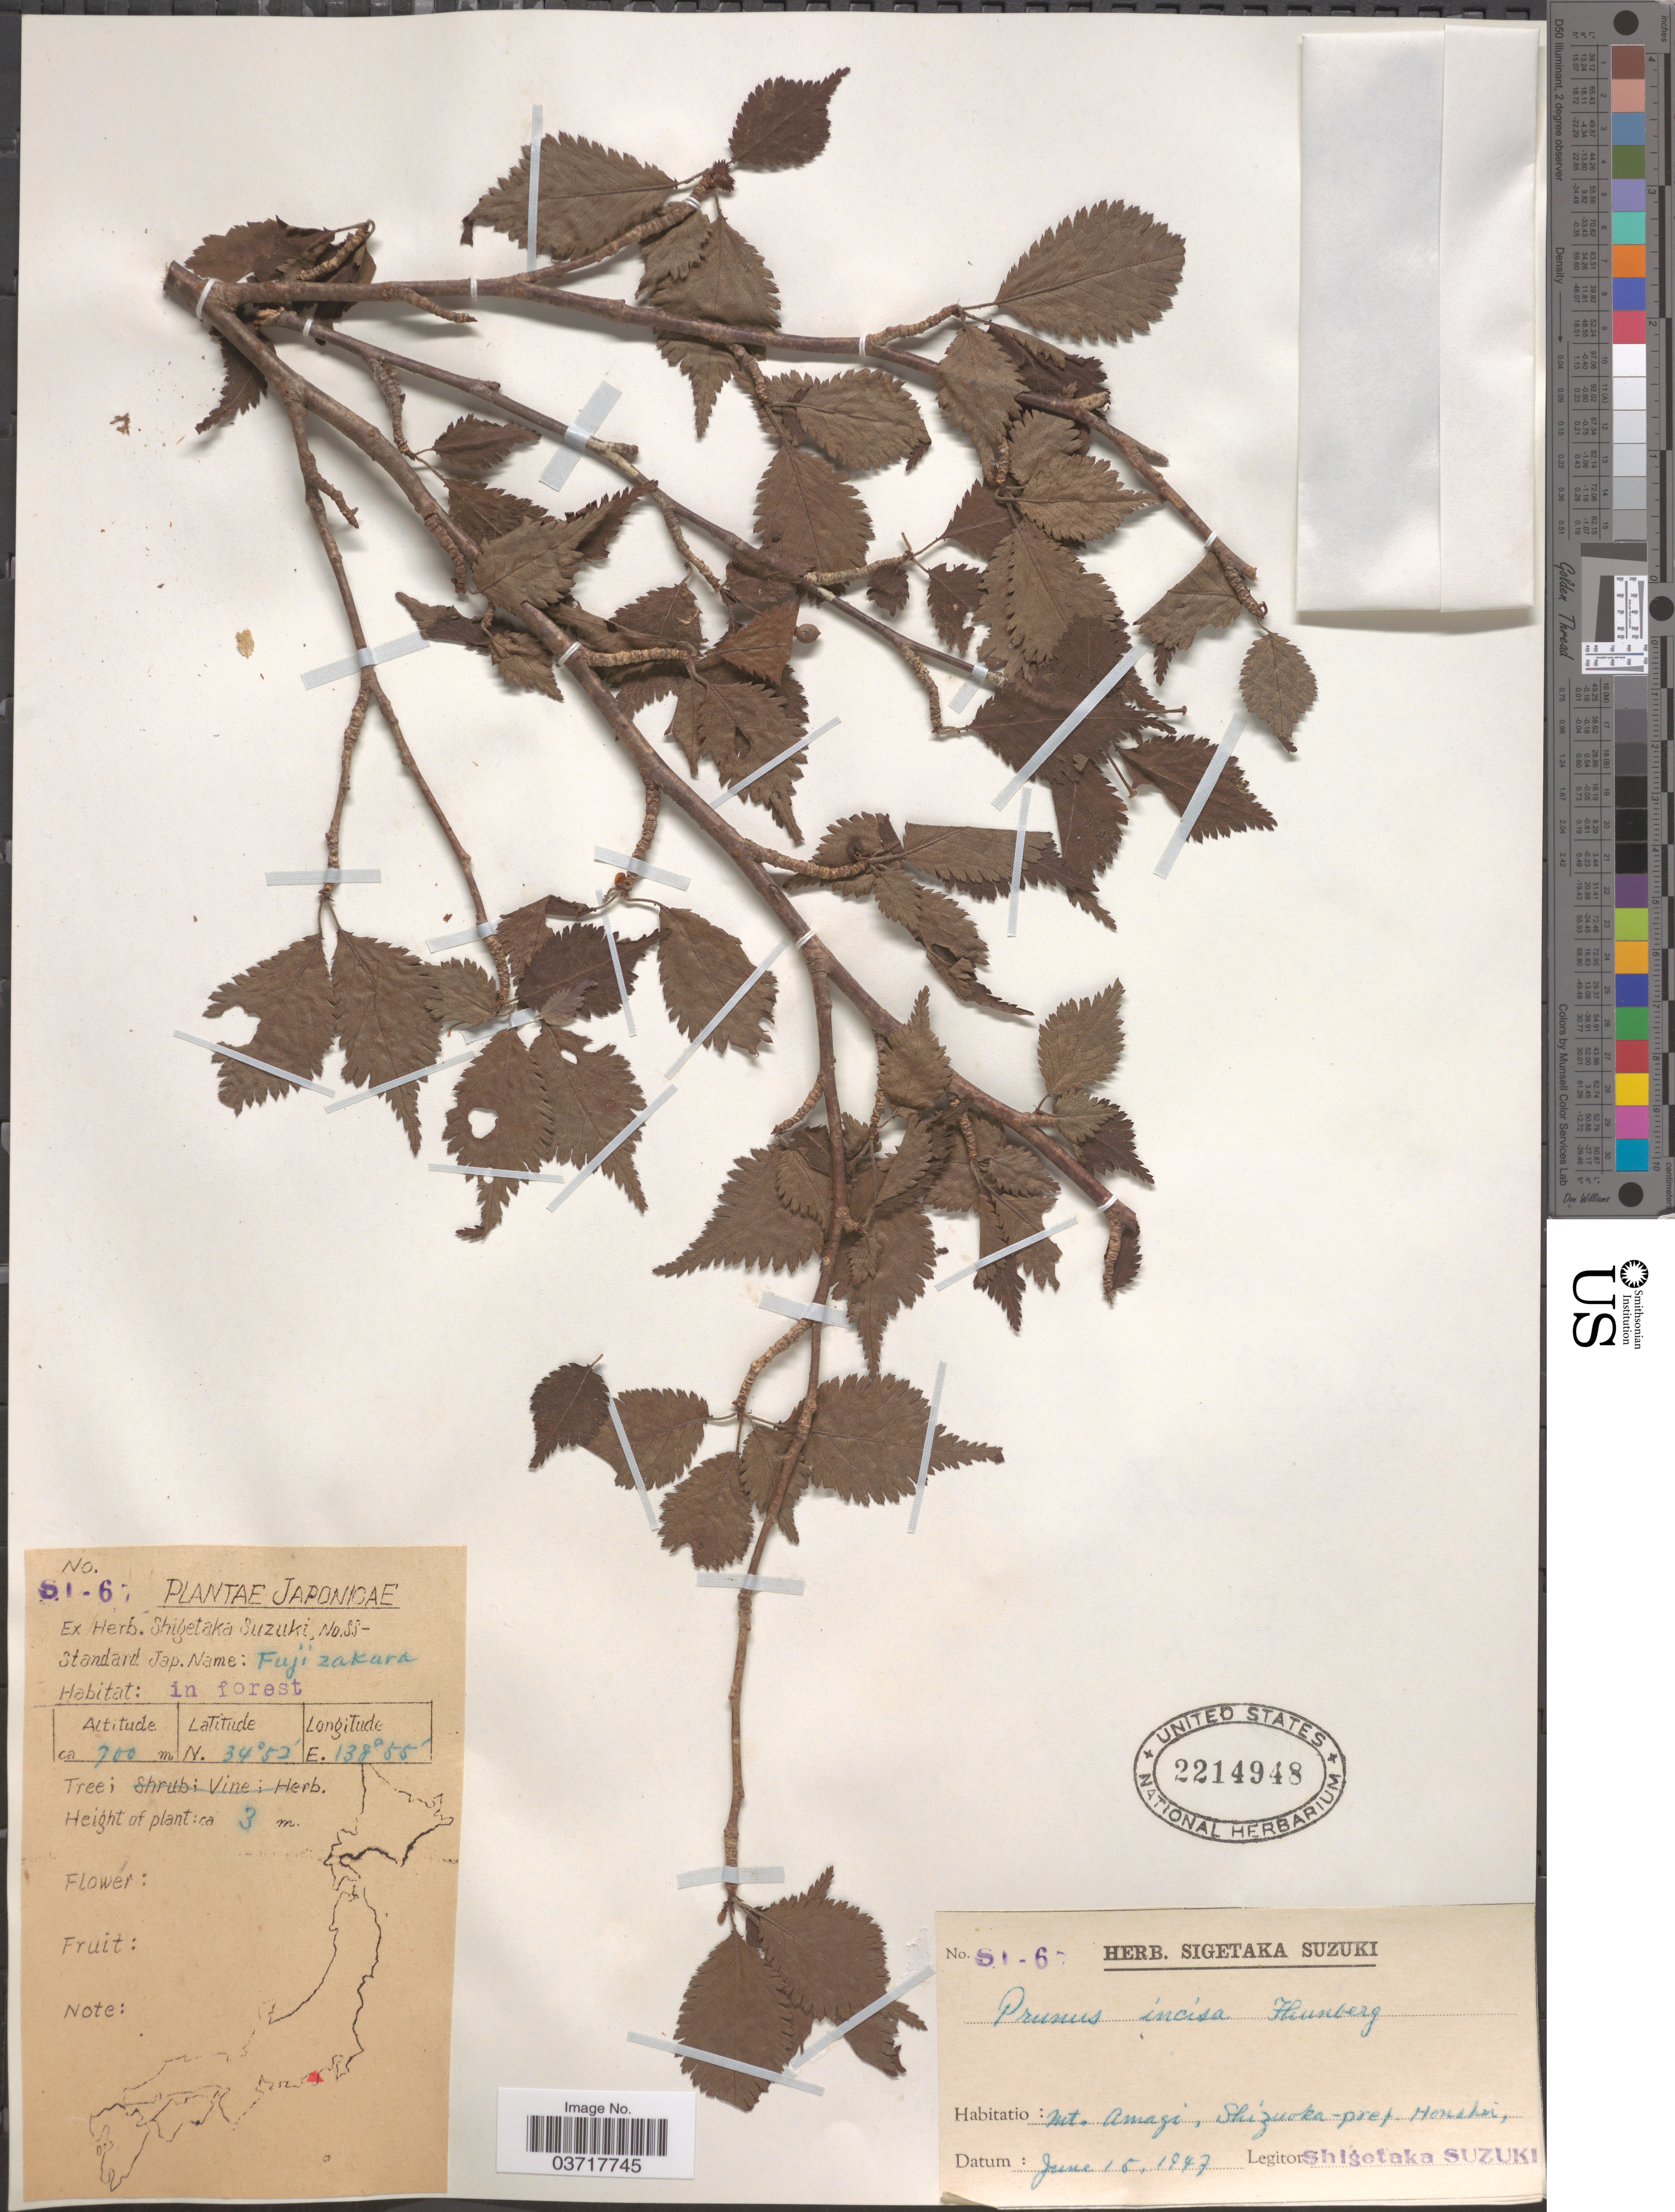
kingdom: Plantae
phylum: Tracheophyta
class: Magnoliopsida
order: Rosales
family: Rosaceae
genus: Prunus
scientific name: Prunus incisa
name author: Thunb.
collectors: S. Suzuki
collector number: S1-67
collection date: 1947-06-15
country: Japan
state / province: Sizuoka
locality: Mt. Amagi, Shizuoka-pref. Honshu.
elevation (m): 700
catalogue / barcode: US 2214948